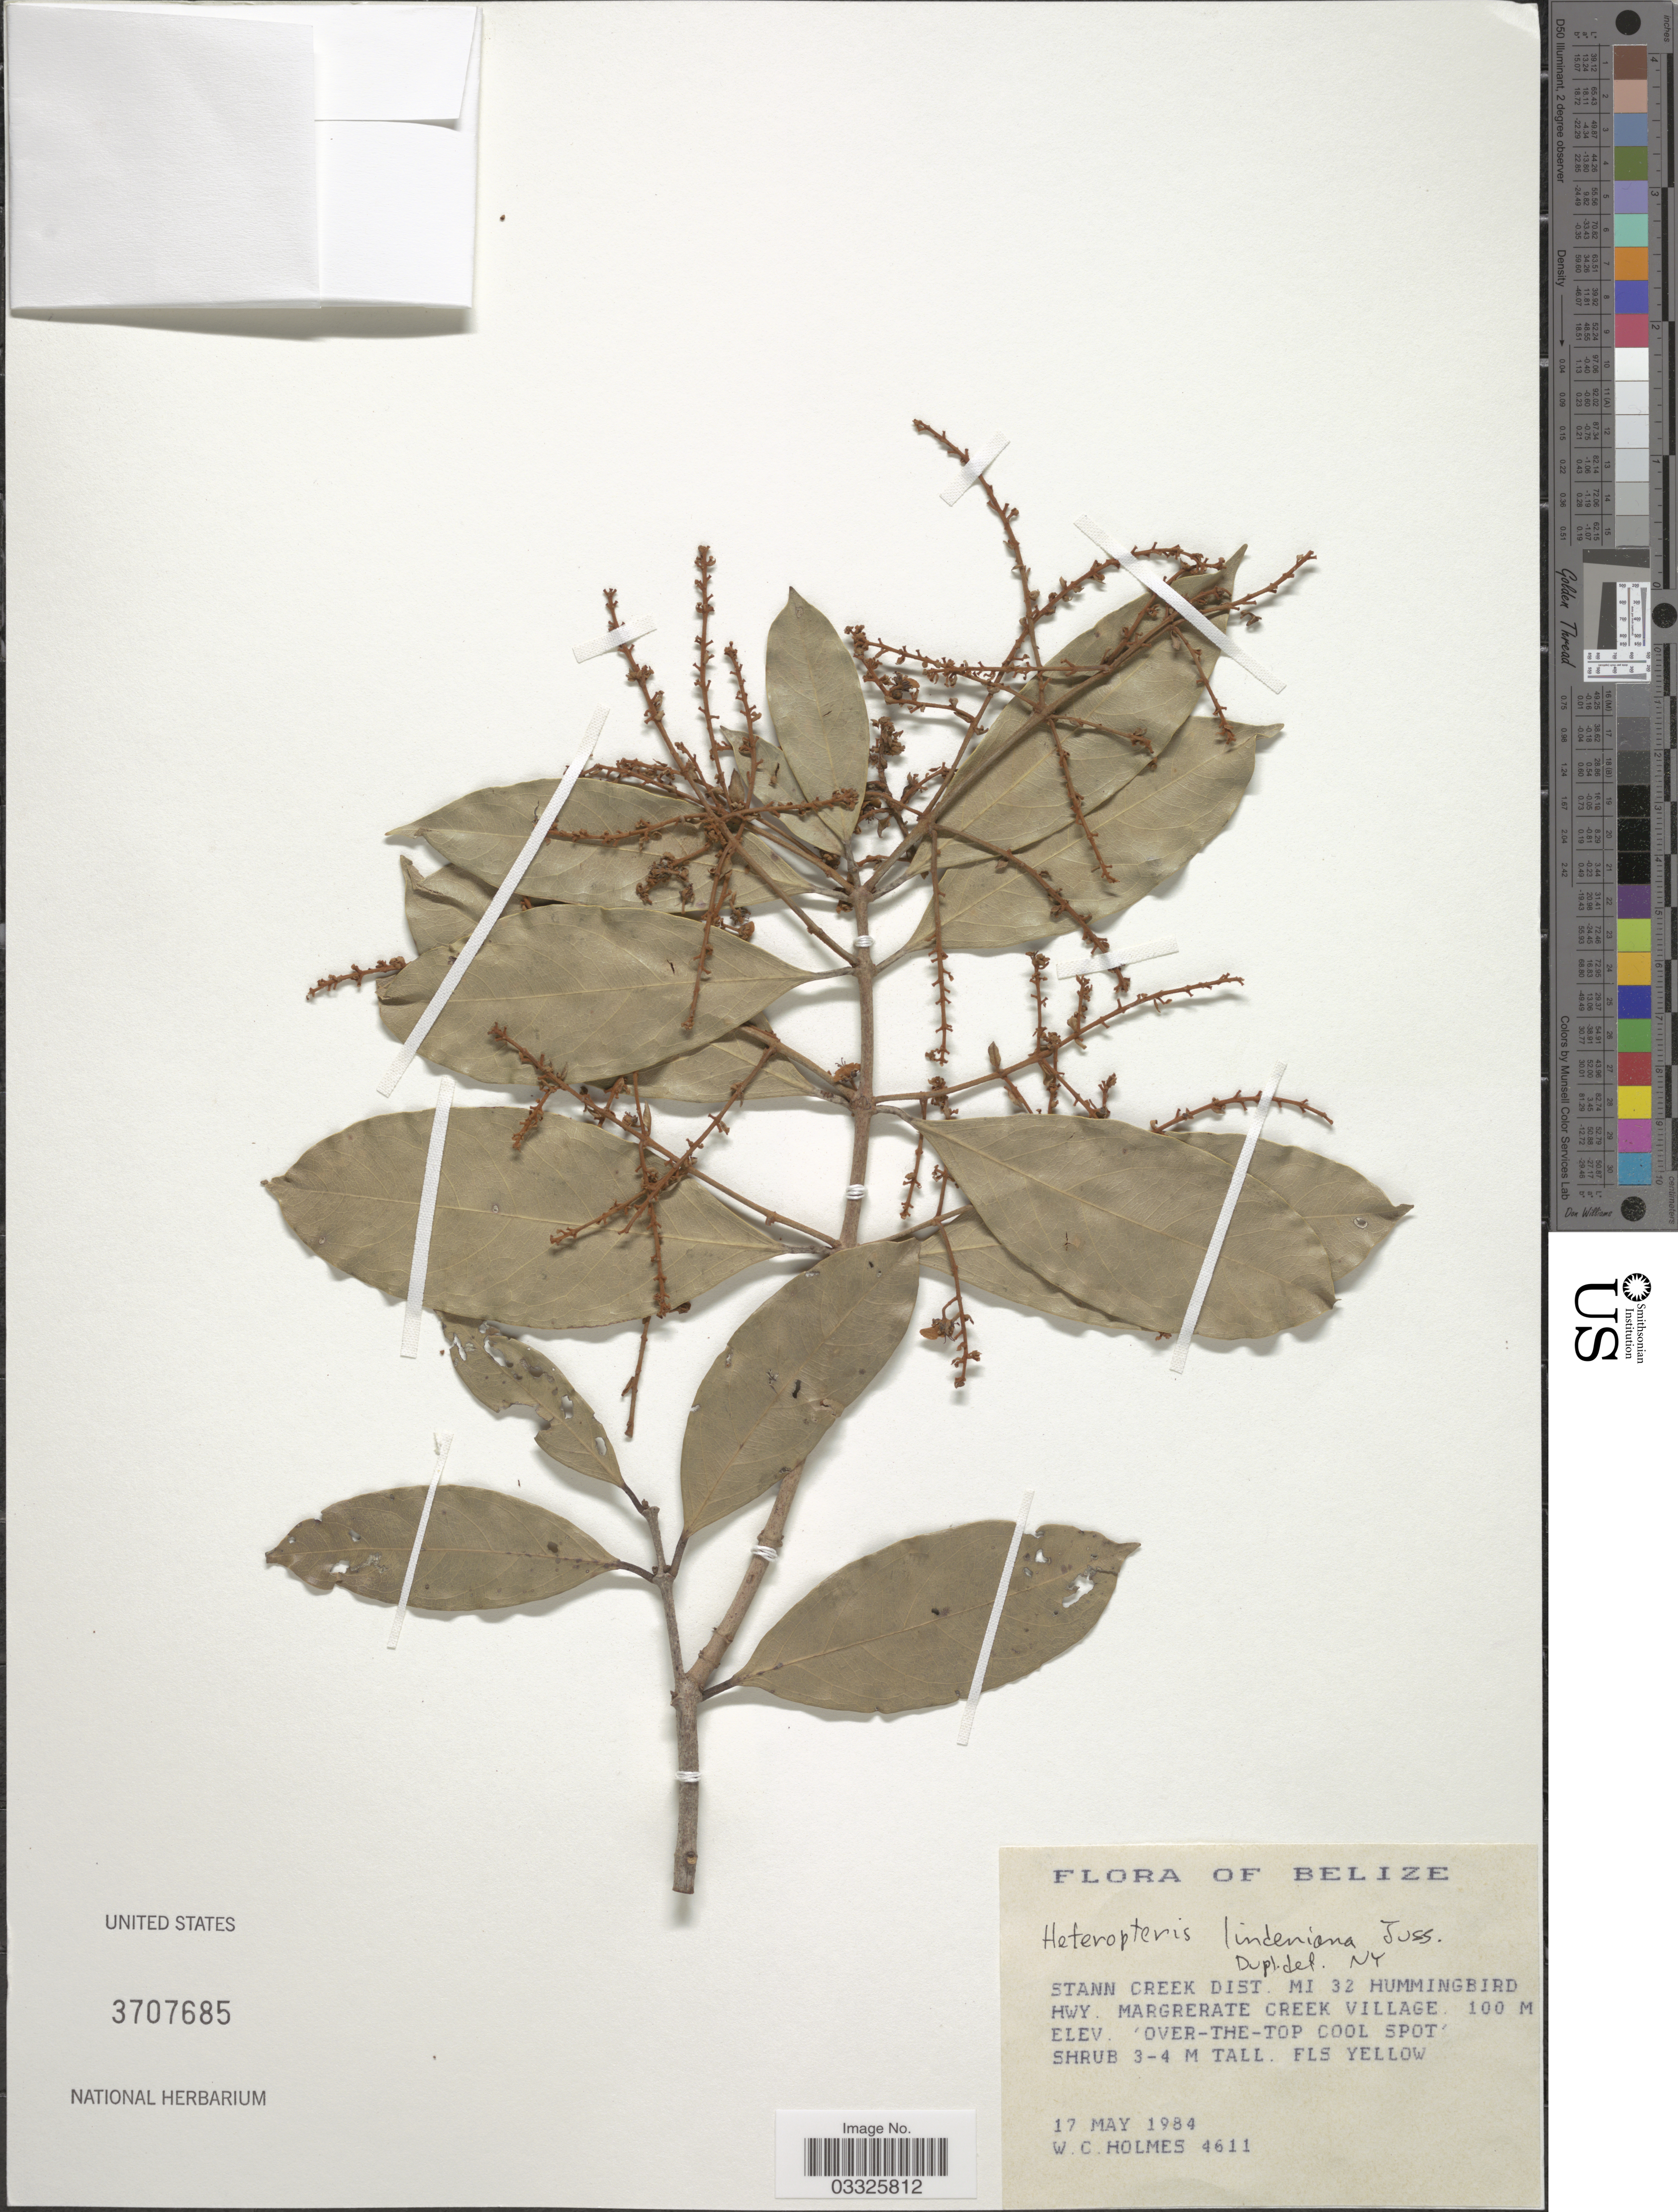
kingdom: Plantae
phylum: Tracheophyta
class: Magnoliopsida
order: Malpighiales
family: Malpighiaceae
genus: Heteropterys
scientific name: Heteropterys lindeniana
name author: A. Juss.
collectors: W. Holmes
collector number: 4611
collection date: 1984-05-17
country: Belize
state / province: Stann Creek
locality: Stann Creek Dist. Mi. 32 Hummingbird Hwy. Margrerate Creek Village.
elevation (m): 100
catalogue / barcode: US 3707685